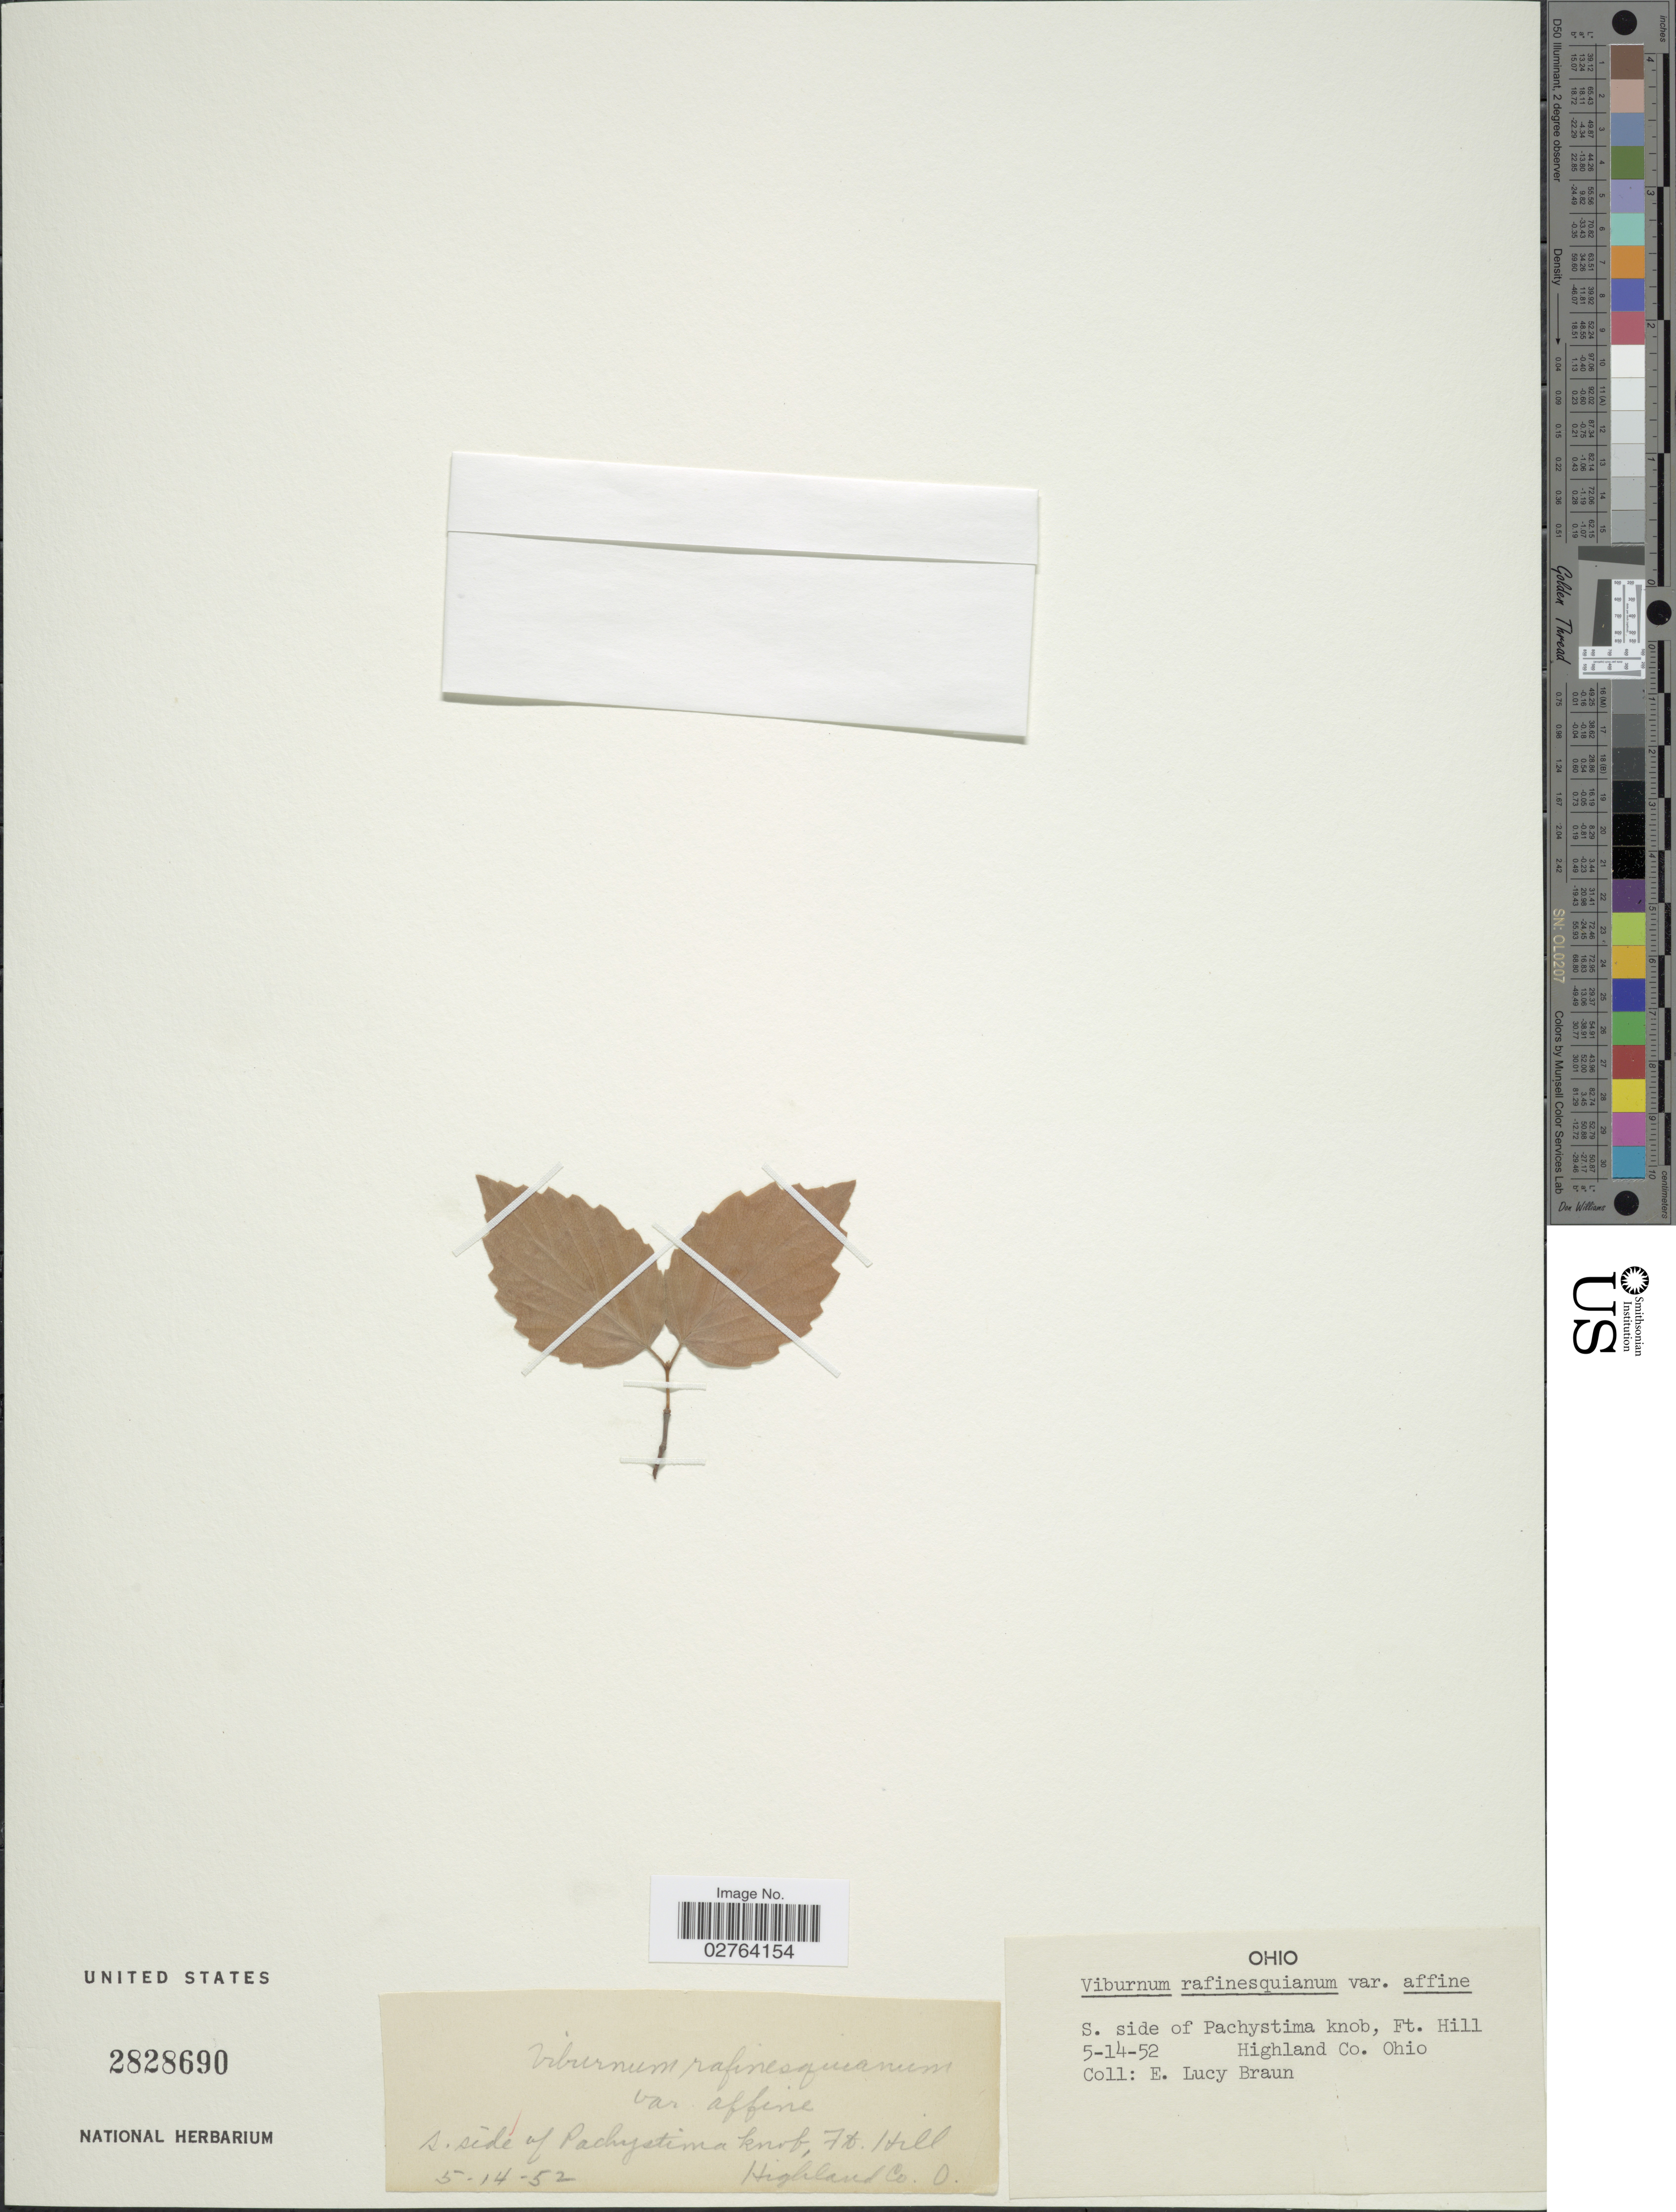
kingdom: Plantae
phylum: Tracheophyta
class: Magnoliopsida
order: Dipsacales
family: Viburnaceae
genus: Viburnum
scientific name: Viburnum rafinesqueanum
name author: Schult.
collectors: E. L. Braun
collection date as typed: Transcribed d/m/y: 14/5/52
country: United States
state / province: Ohio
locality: S. side of Pachystima knob, Ft. Hill Highland Co.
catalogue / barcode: US 2828690